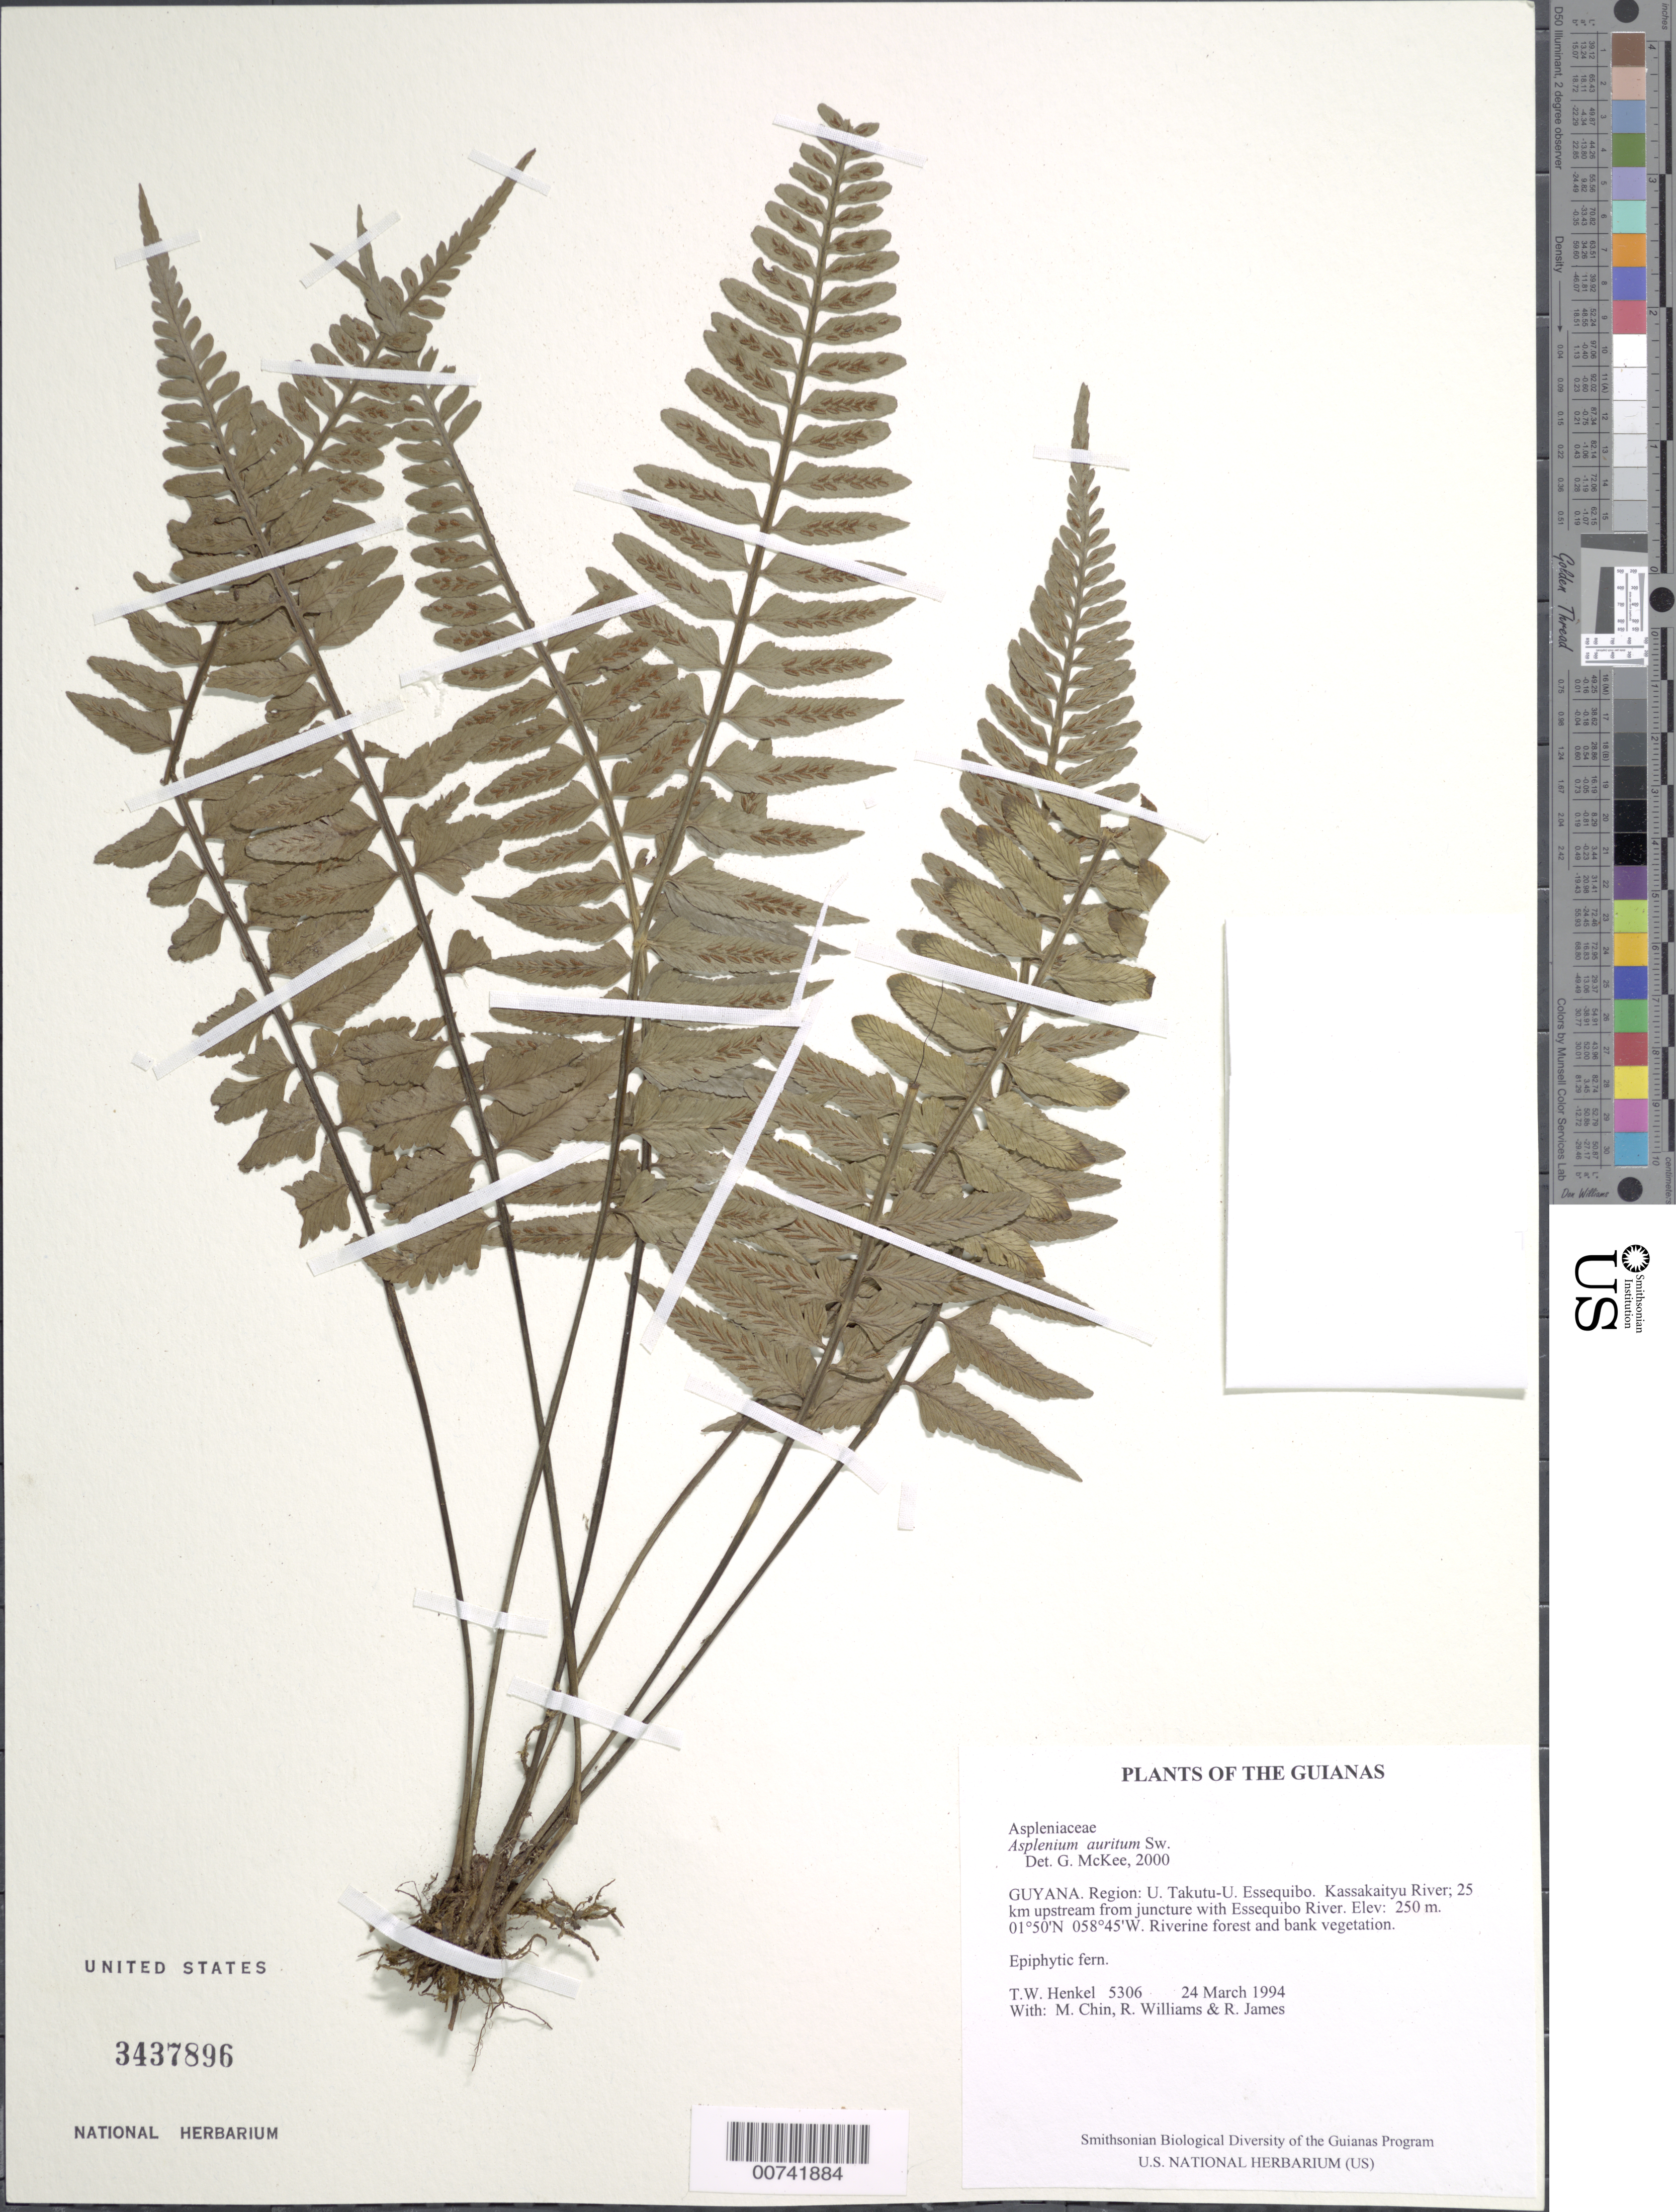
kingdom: Plantae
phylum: Tracheophyta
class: Polypodiopsida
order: Polypodiales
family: Aspleniaceae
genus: Asplenium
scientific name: Asplenium auritum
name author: Sw.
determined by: McKee, G. S., (US), NMNH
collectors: T. Henkel, M. Chin, R. Williams & R. James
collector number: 5306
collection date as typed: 24 March 1994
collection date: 1994-03-24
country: Guyana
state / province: U. Takutu-U. Essequibo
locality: Kassakaityu River; 25 km upstream from juncture with Essequibo River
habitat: Riverine forest and bank vegetation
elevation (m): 250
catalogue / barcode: US 3437896